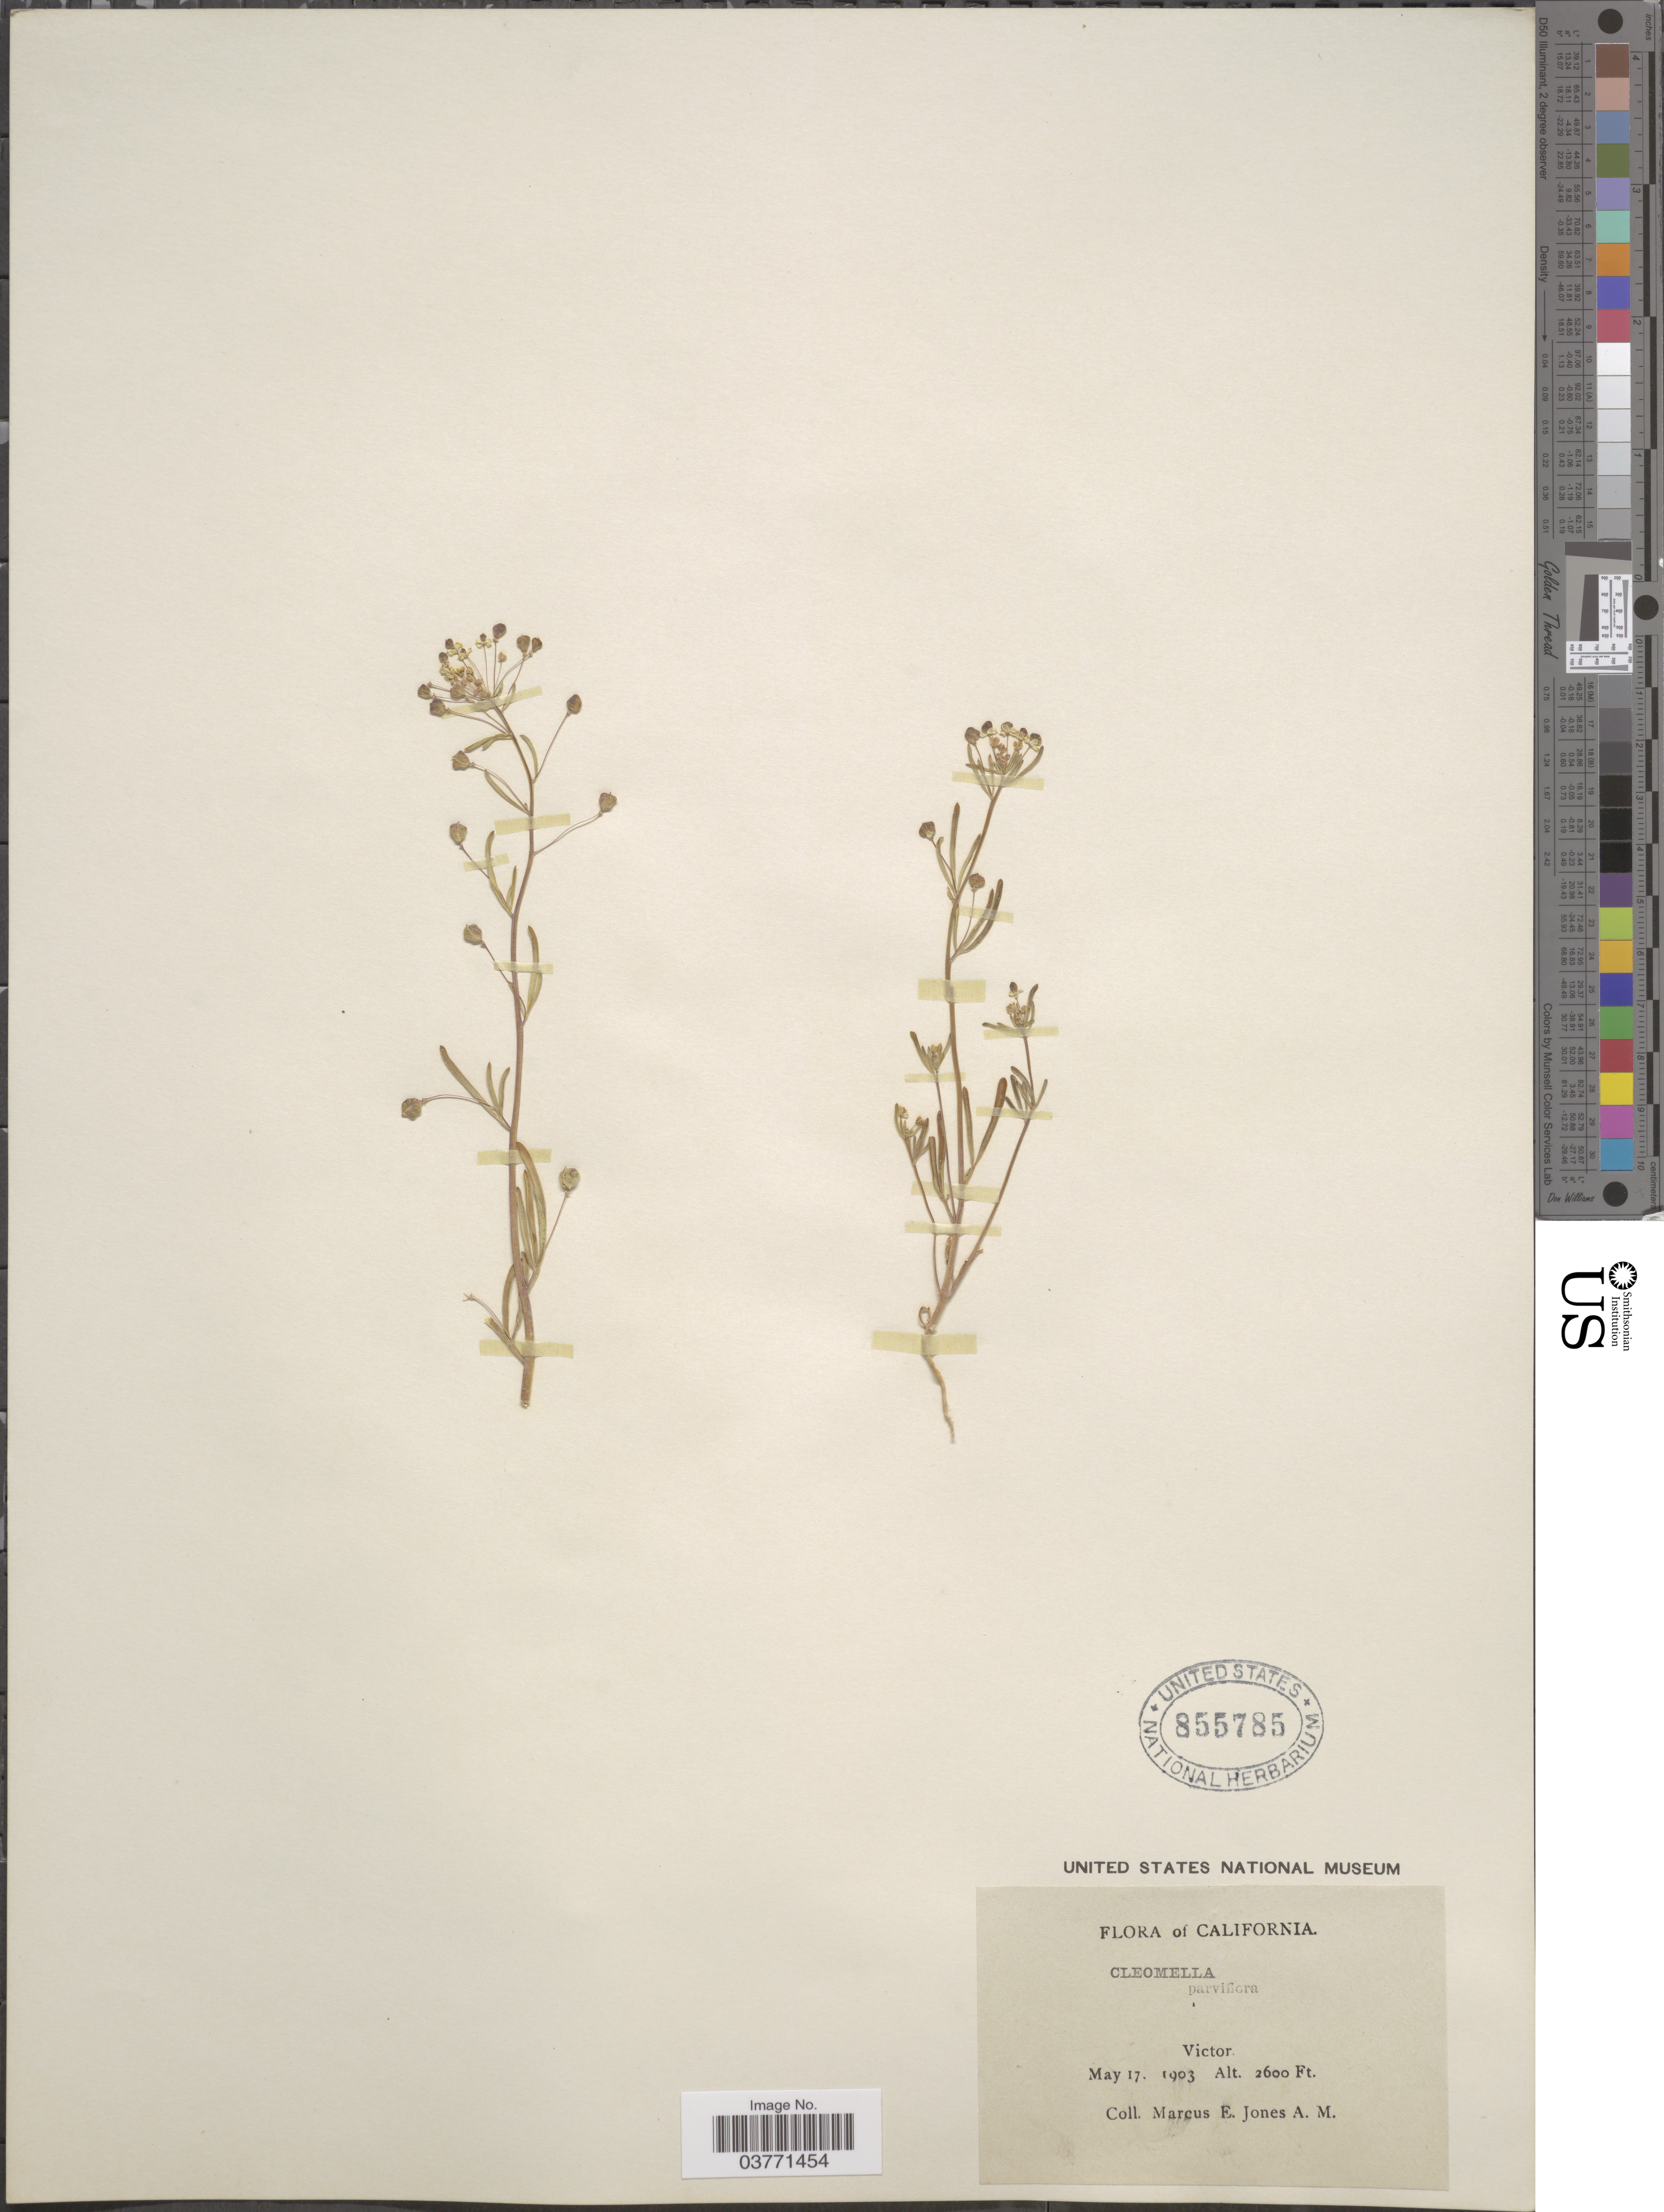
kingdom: Plantae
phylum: Tracheophyta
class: Magnoliopsida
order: Brassicales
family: Cleomaceae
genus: Cleomella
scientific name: Cleomella parviflora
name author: A. Gray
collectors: M. E. Jones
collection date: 1903-05-17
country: United States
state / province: California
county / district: San Joaquin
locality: Victor.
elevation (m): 792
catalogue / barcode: US 855785